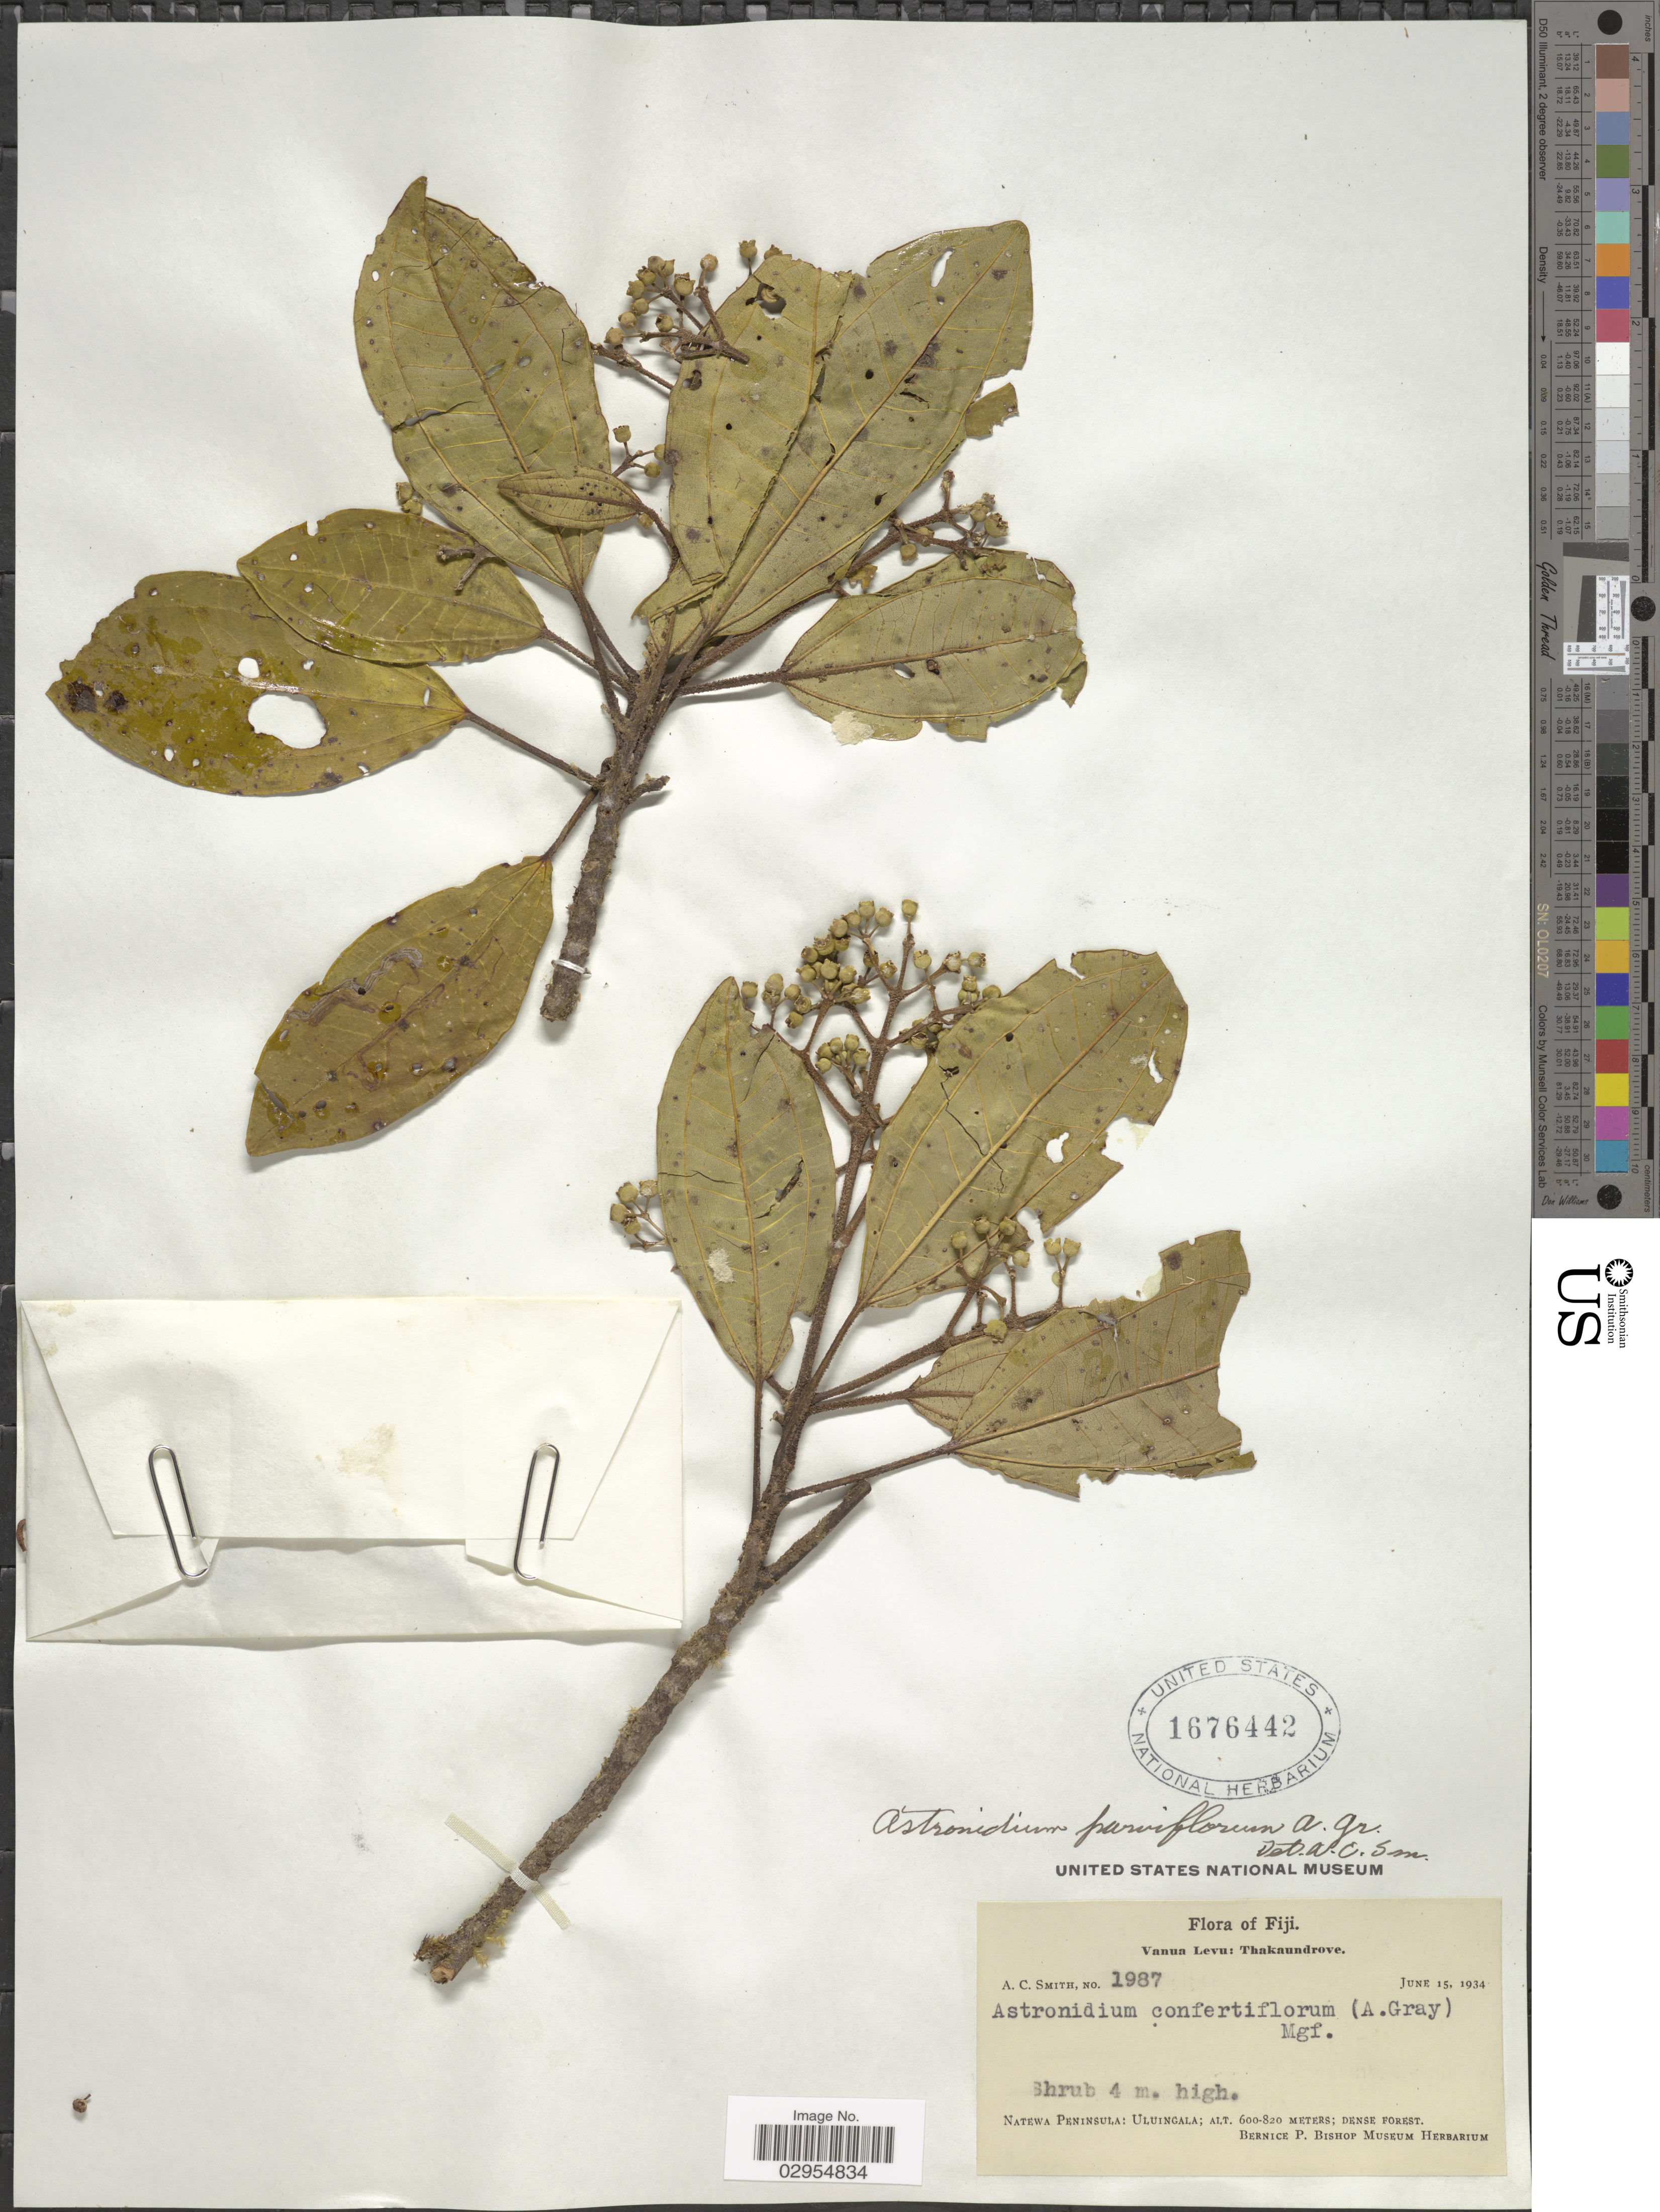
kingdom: Plantae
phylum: Tracheophyta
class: Magnoliopsida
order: Myrtales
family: Melastomataceae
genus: Astronidium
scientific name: Astronidium parviflorum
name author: A. Gray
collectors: A. C. Smith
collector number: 1987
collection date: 1934-06-15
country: Fiji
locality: Vanua Levu: Thakaundrove. Natewa Peninsula: Uluingala.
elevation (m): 600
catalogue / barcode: US 1676442